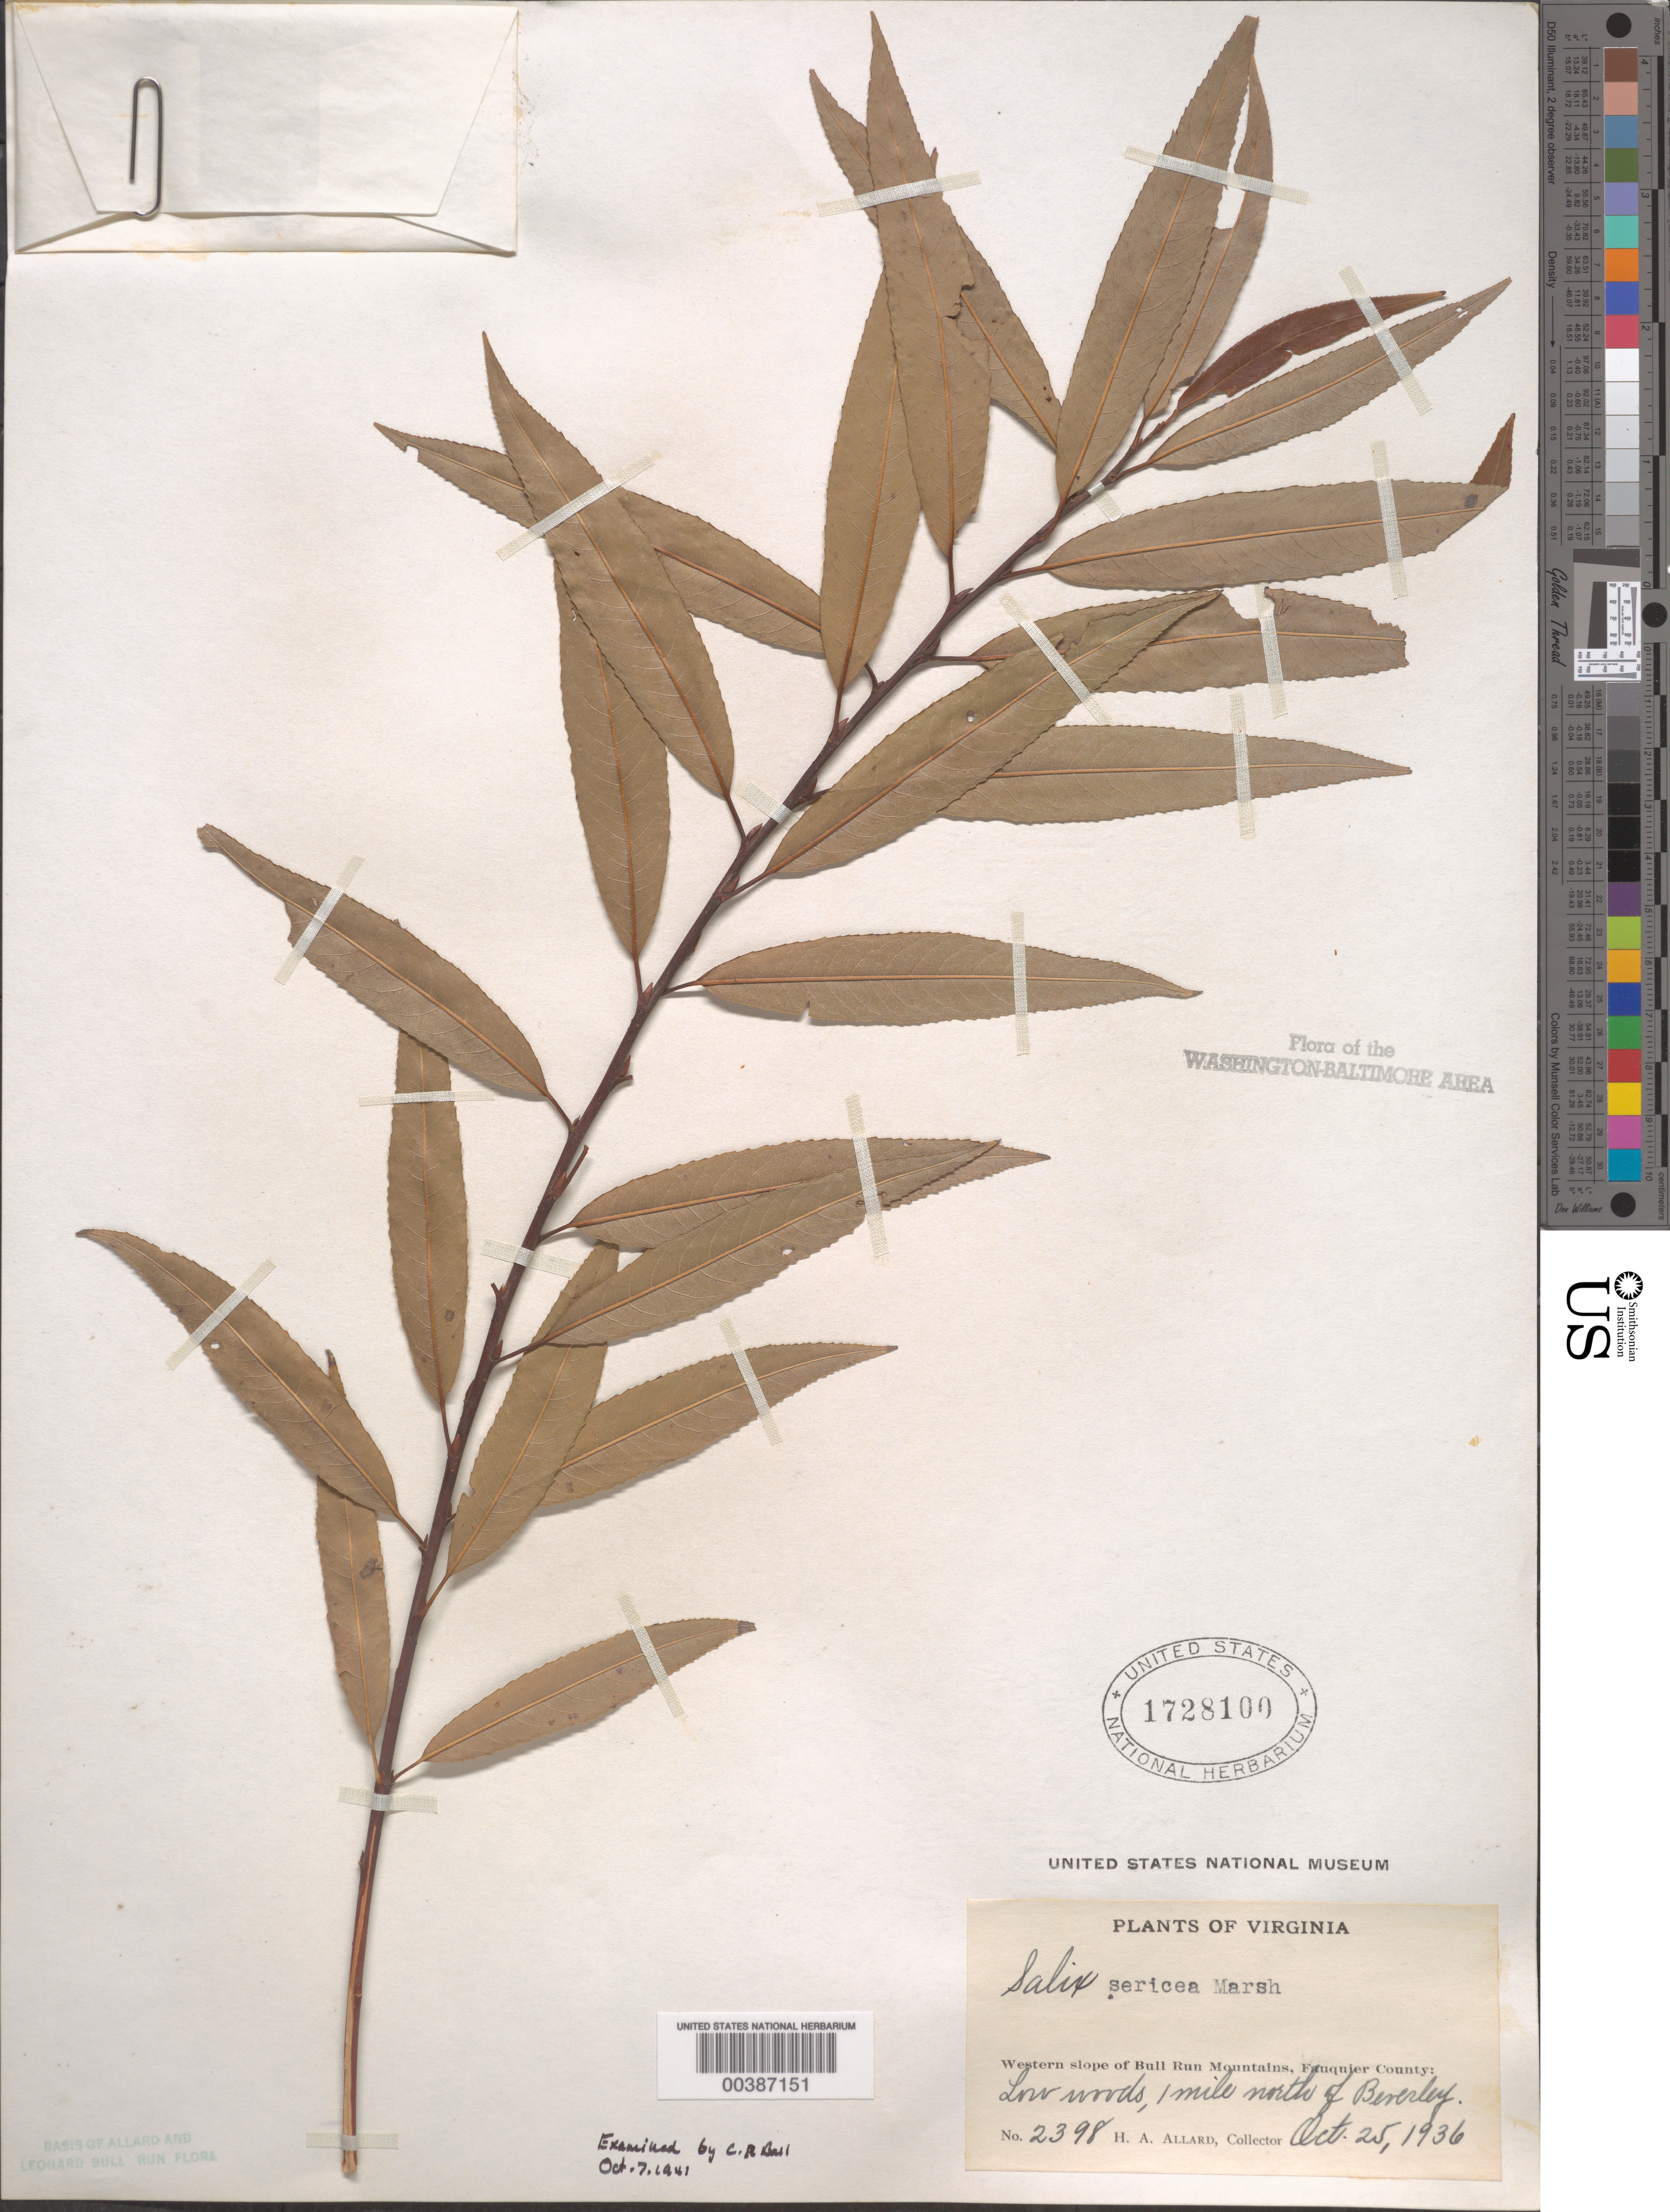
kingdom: Plantae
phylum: Tracheophyta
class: Magnoliopsida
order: Malpighiales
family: Salicaceae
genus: Salix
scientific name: Salix sericea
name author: Marshall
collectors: H. A. Allard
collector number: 2398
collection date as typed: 25 Oct 1936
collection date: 1936-10-25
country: United States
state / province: Virginia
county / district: Fauquier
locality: North of Beverley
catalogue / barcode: US 1728100